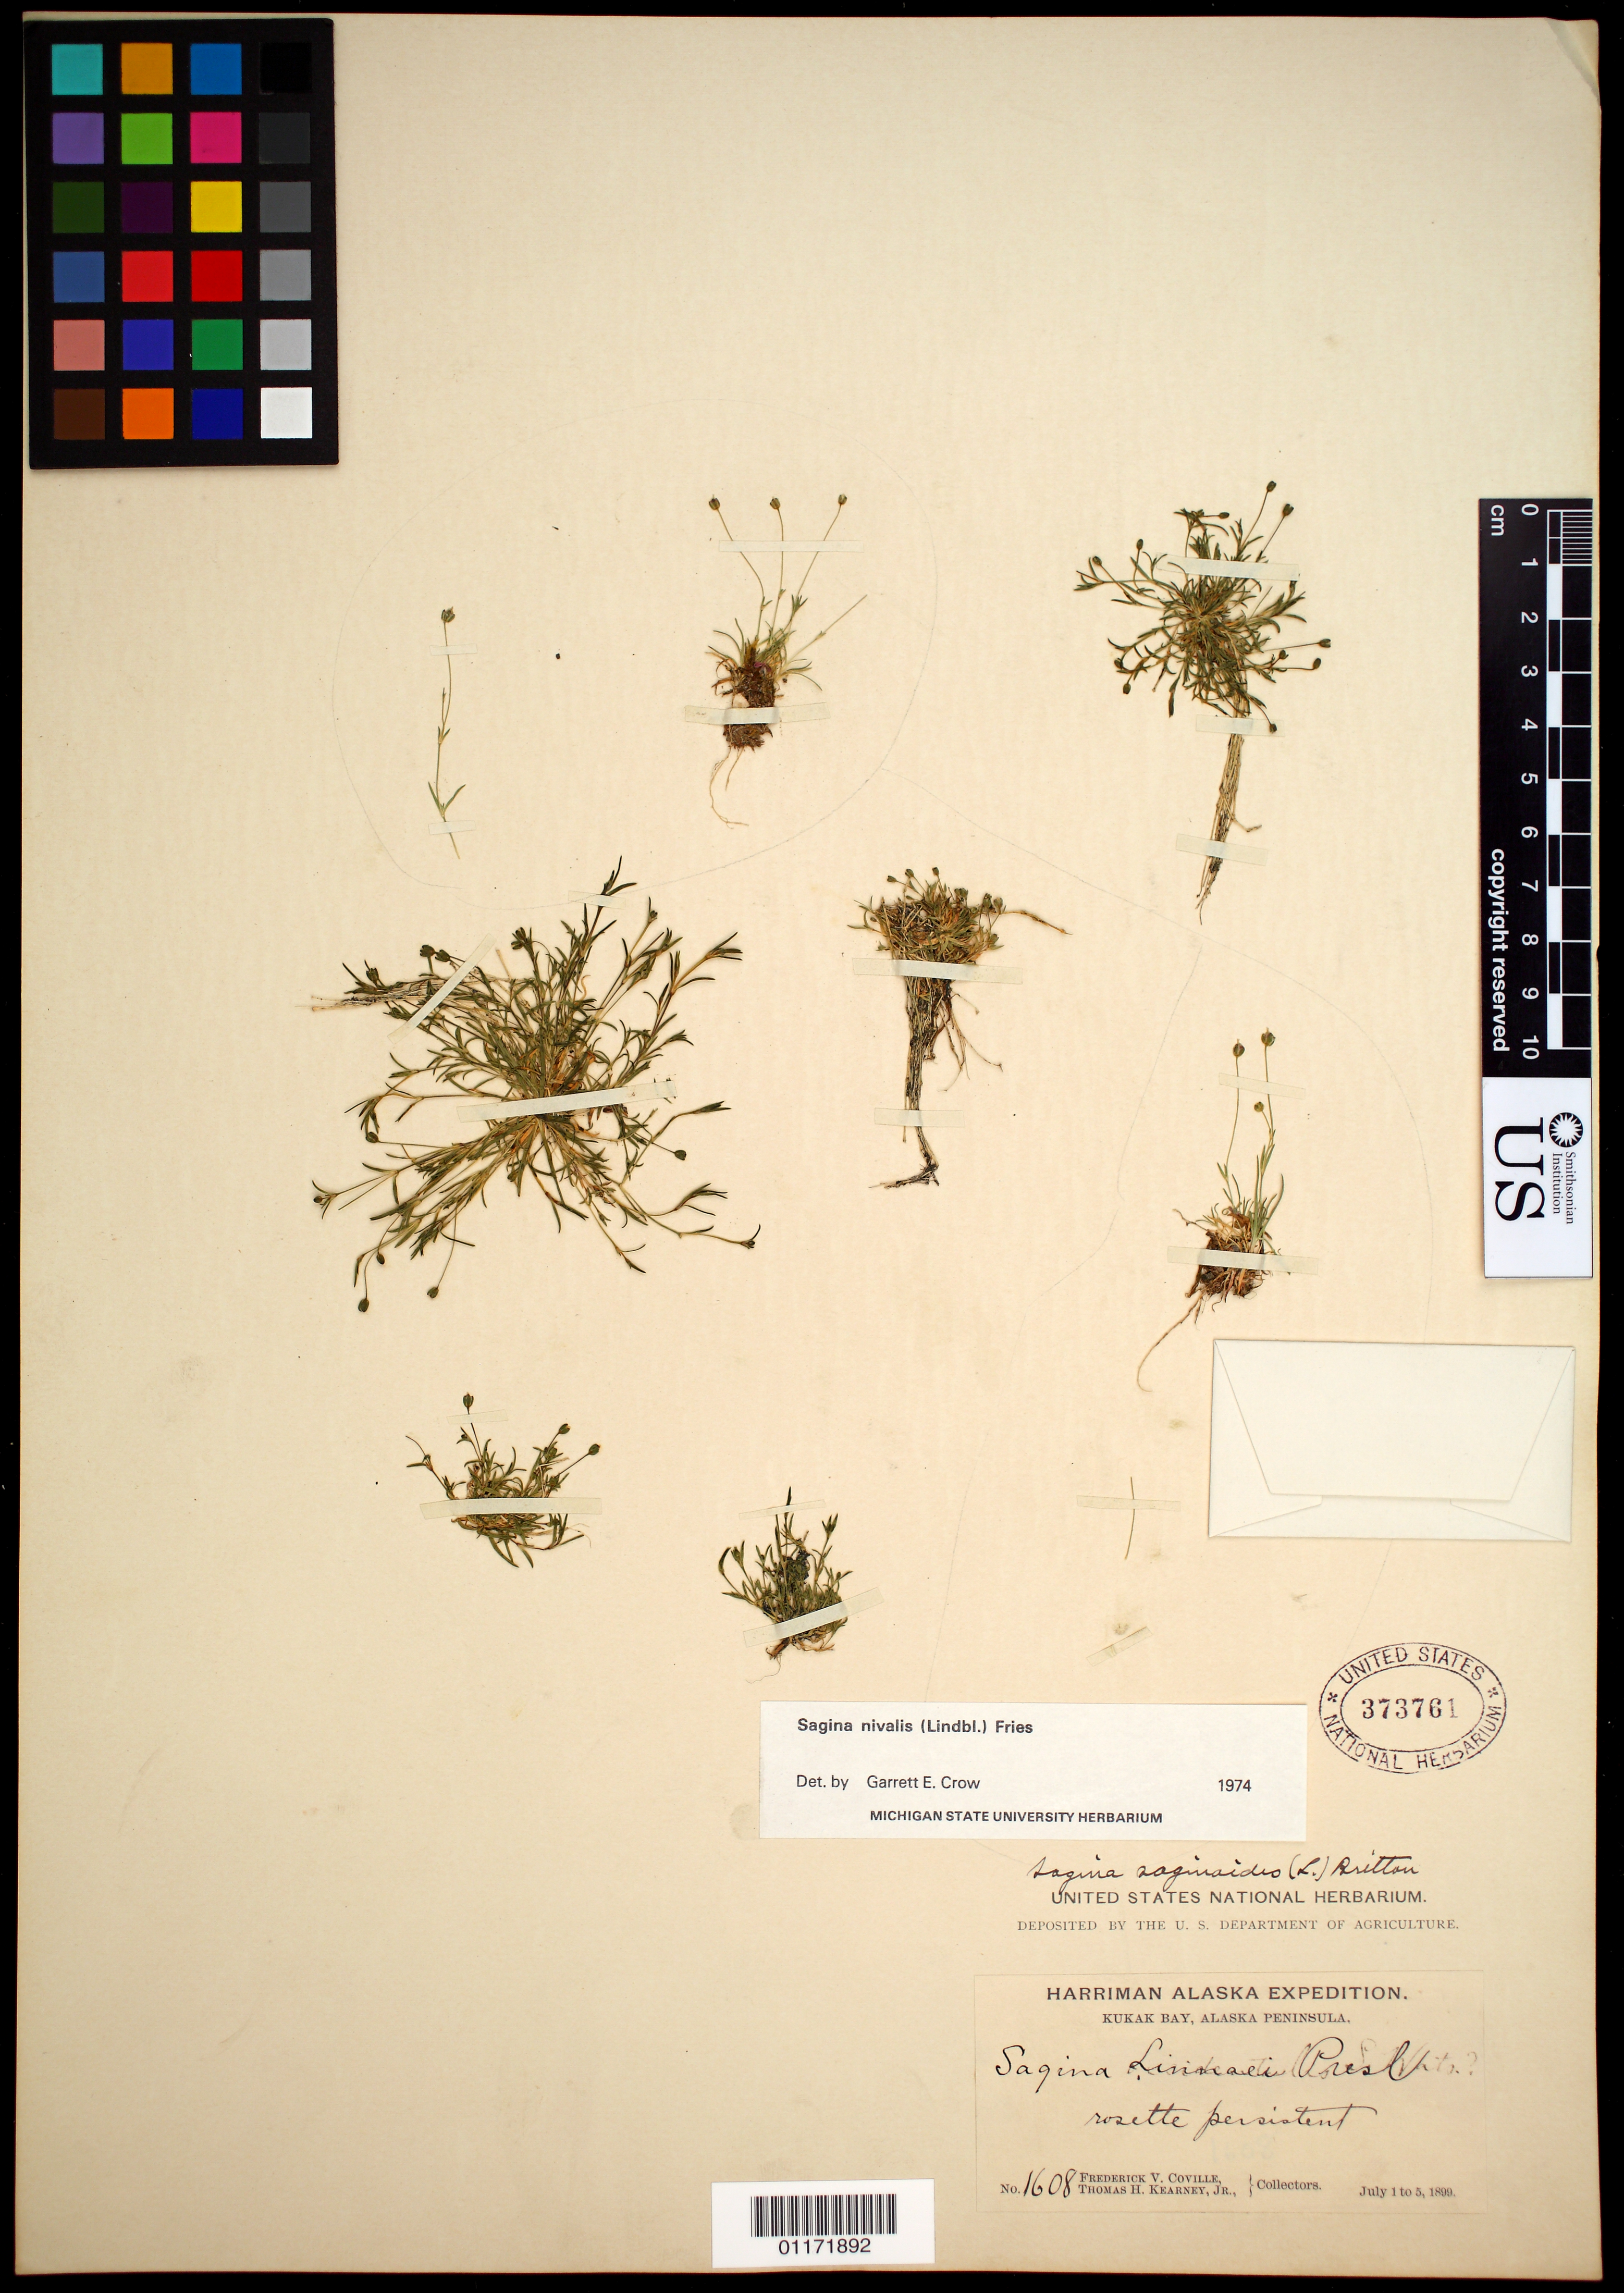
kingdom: Plantae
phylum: Tracheophyta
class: Magnoliopsida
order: Caryophyllales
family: Caryophyllaceae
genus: Sagina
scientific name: Sagina nivalis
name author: (Lindblom) Fr.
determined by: Crow, G. E.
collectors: F. V. Coville & T. H. Kearney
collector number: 1608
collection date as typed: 01 Jul 1899 to 05 Jul 1899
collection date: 1899-07-01/1899-07-05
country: United States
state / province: Alaska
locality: Kukak Bay, Alaska Peninsula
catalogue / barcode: US 373761